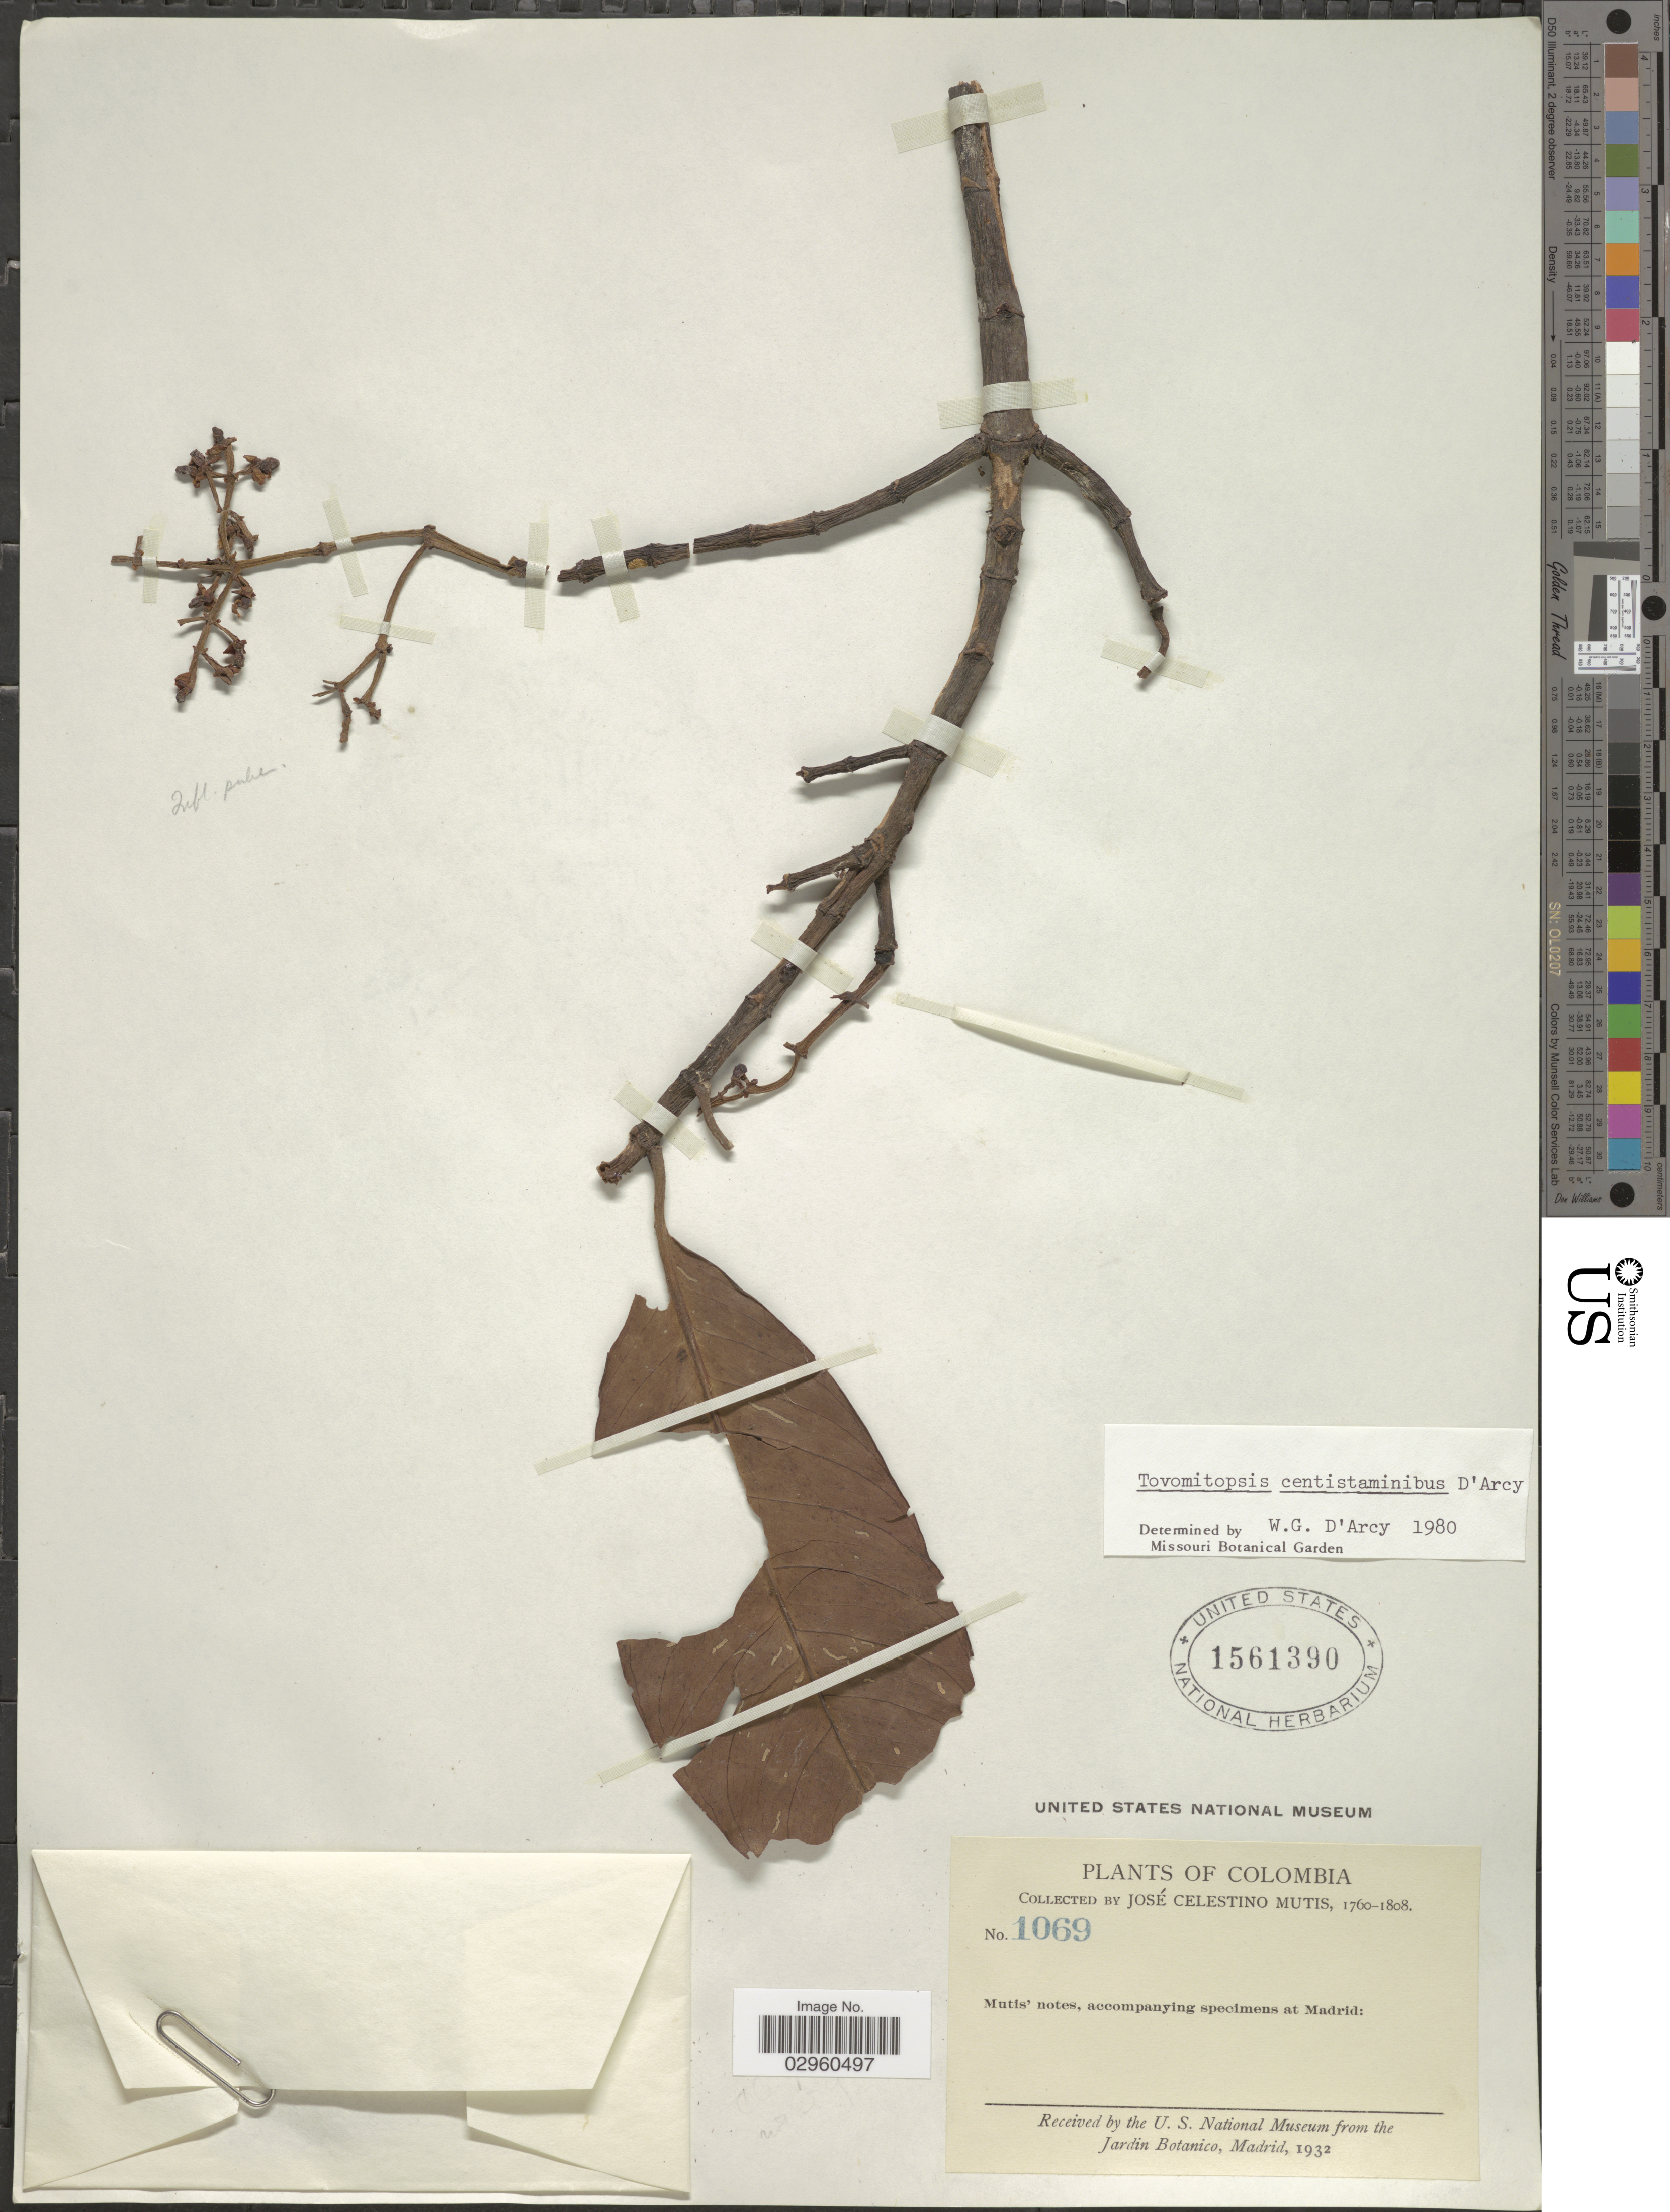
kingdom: Plantae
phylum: Tracheophyta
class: Magnoliopsida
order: Malpighiales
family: Clusiaceae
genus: Tovomitopsis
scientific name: Tovomitopsis centistaminibus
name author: D'Arcy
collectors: J. C. B. Mutis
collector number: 1069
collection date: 1760/1808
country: Colombia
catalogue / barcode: US 1561390